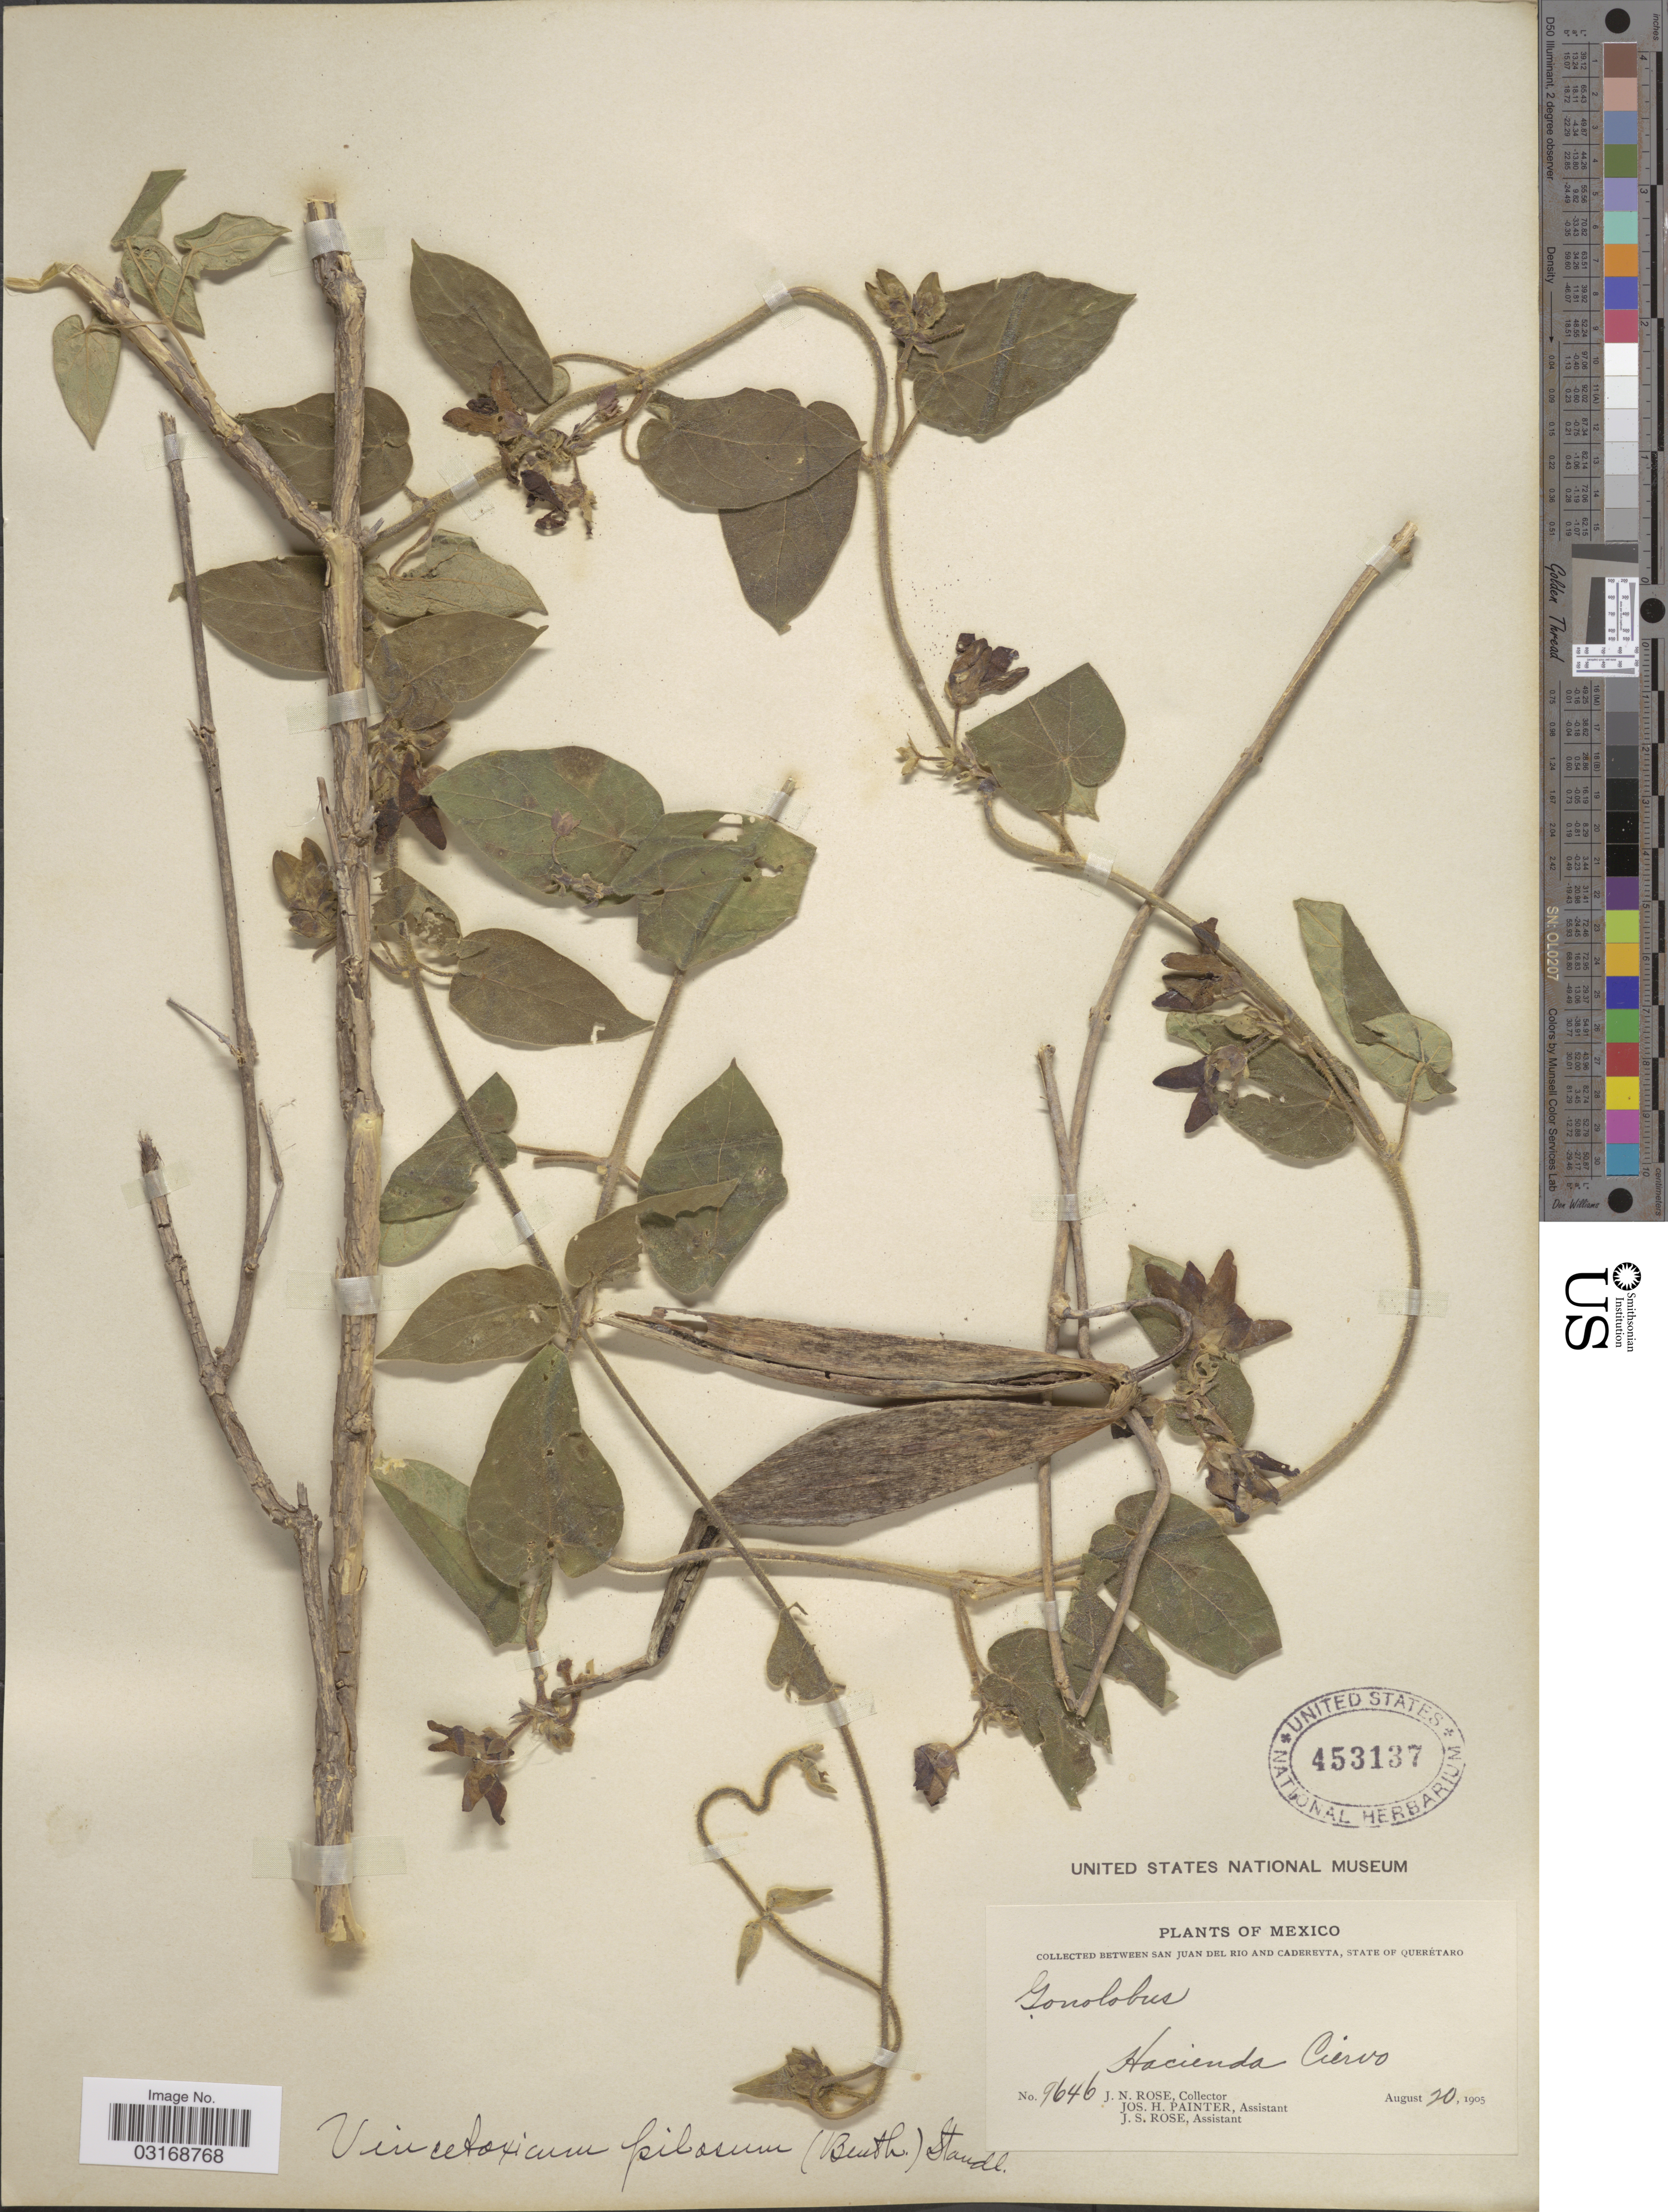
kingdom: Plantae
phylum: Tracheophyta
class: Magnoliopsida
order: Gentianales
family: Apocynaceae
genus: Matelea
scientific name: Matelea pilosa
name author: (Benth.) Woodson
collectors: J. N. Rose, J. H. Painter & J. S. Rose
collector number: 9646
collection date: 1905-08-20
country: Mexico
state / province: Querétaro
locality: Between San Juan del Rio and Cadereyta, State of Querétaro. Hacienda Ciervo.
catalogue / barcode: US 453137